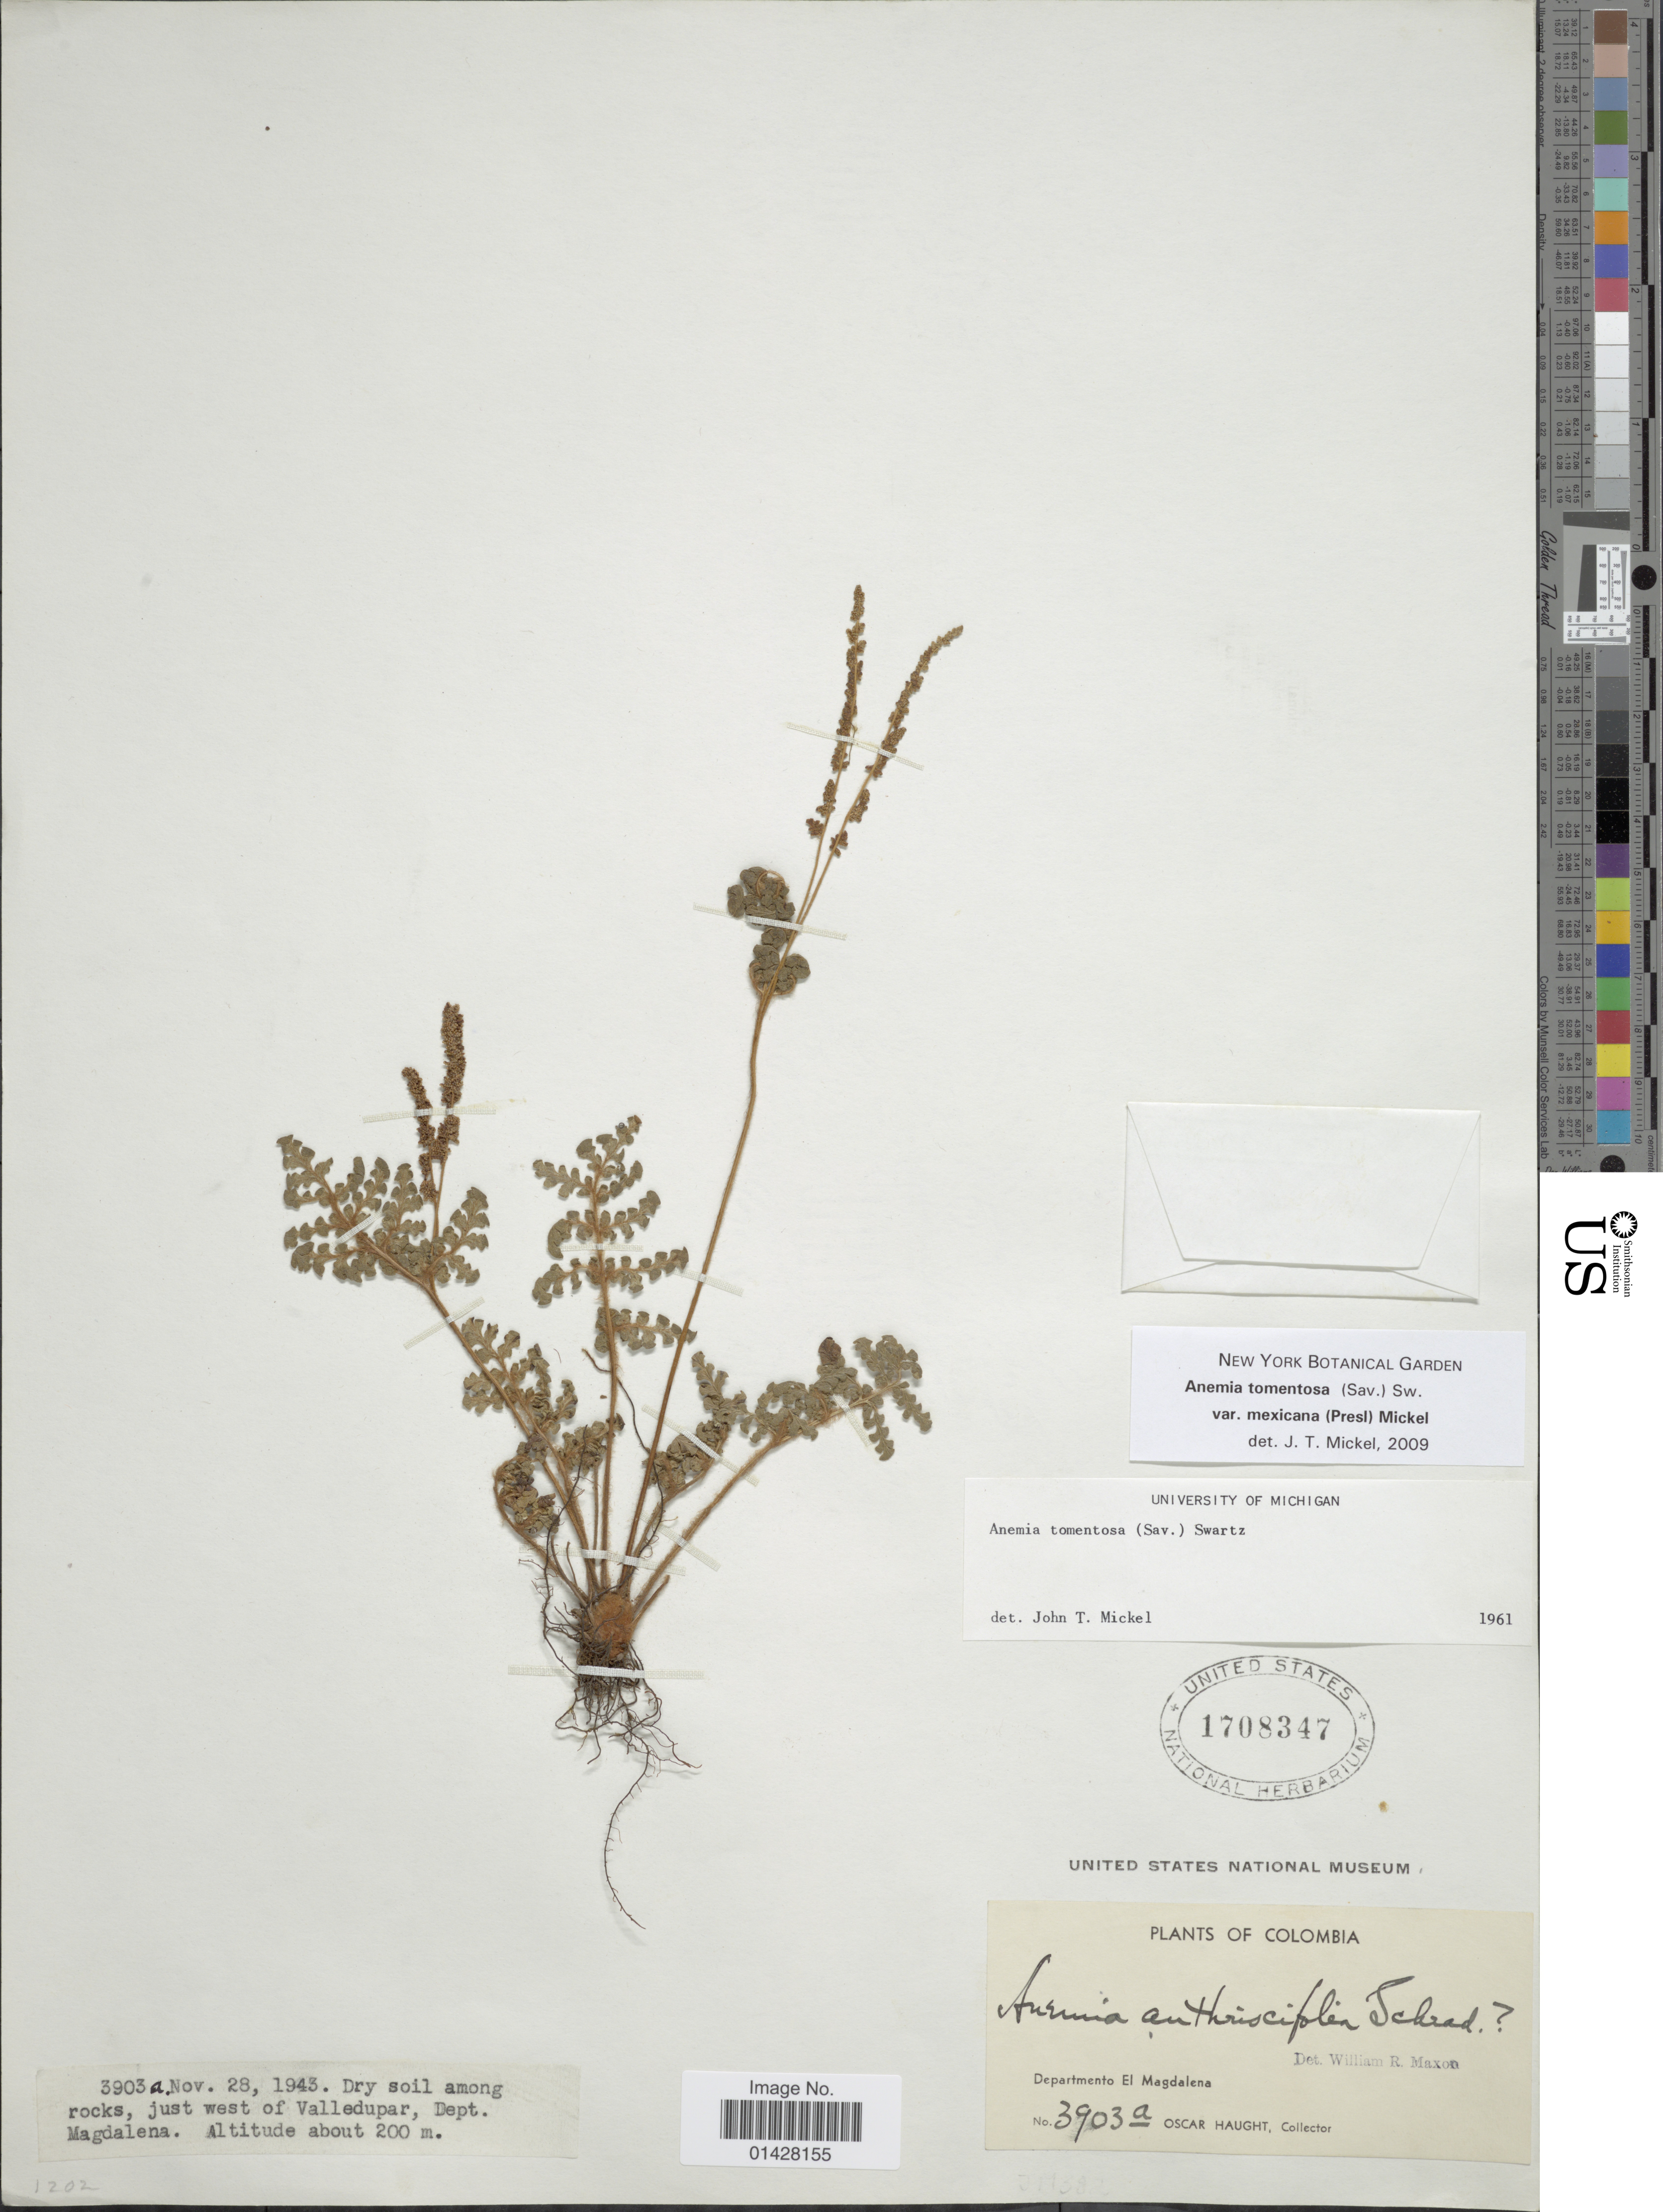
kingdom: Plantae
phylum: Tracheophyta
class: Polypodiopsida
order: Schizaeales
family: Anemiaceae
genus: Anemia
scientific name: Anemia tomentosa var. mexicana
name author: (C. Presl) Mickel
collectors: O. L. Haught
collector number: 3903a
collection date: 1943-11-28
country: Colombia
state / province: Magdalena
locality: Dry soil among rocks, just west of Valledupar, Dept. Magdalena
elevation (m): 200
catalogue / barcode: US 1708347